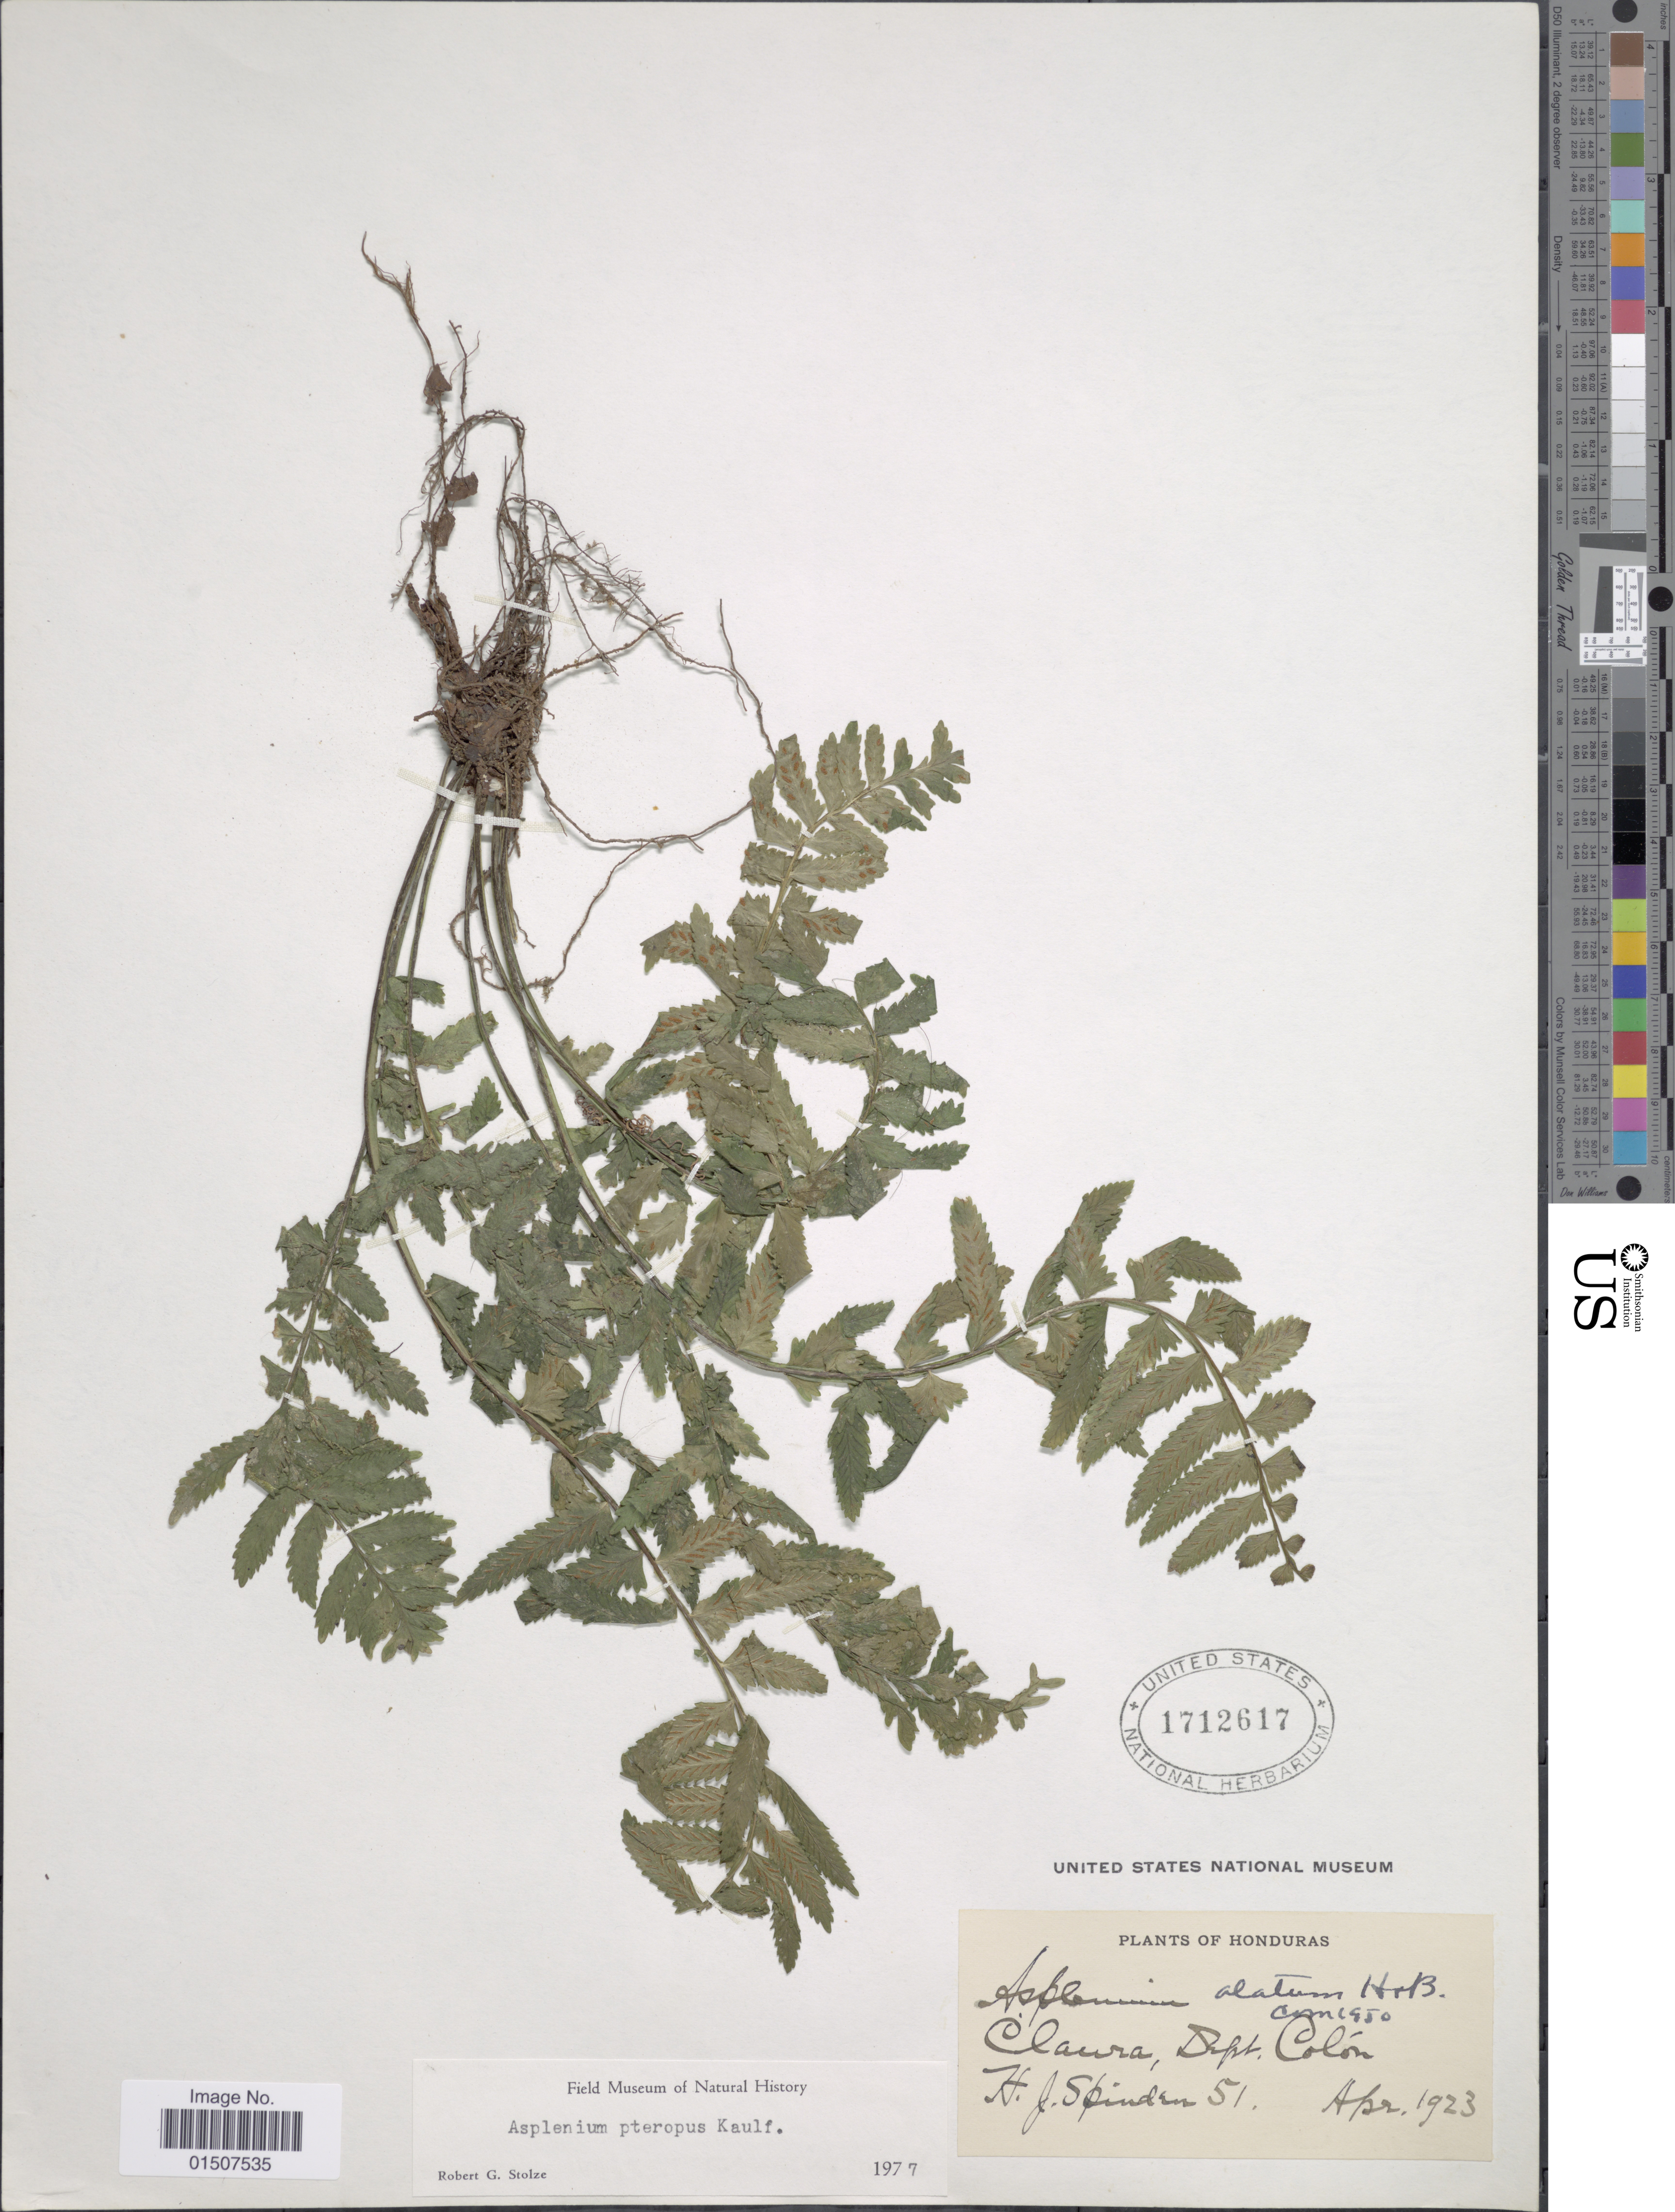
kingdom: Plantae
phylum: Tracheophyta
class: Polypodiopsida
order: Polypodiales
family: Aspleniaceae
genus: Asplenium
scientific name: Asplenium pteropus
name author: Kaulf.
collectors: H. Spinden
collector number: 51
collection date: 1923-04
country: Honduras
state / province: Colón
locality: Clarwa, Dept. Colon.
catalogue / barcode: US 1712617